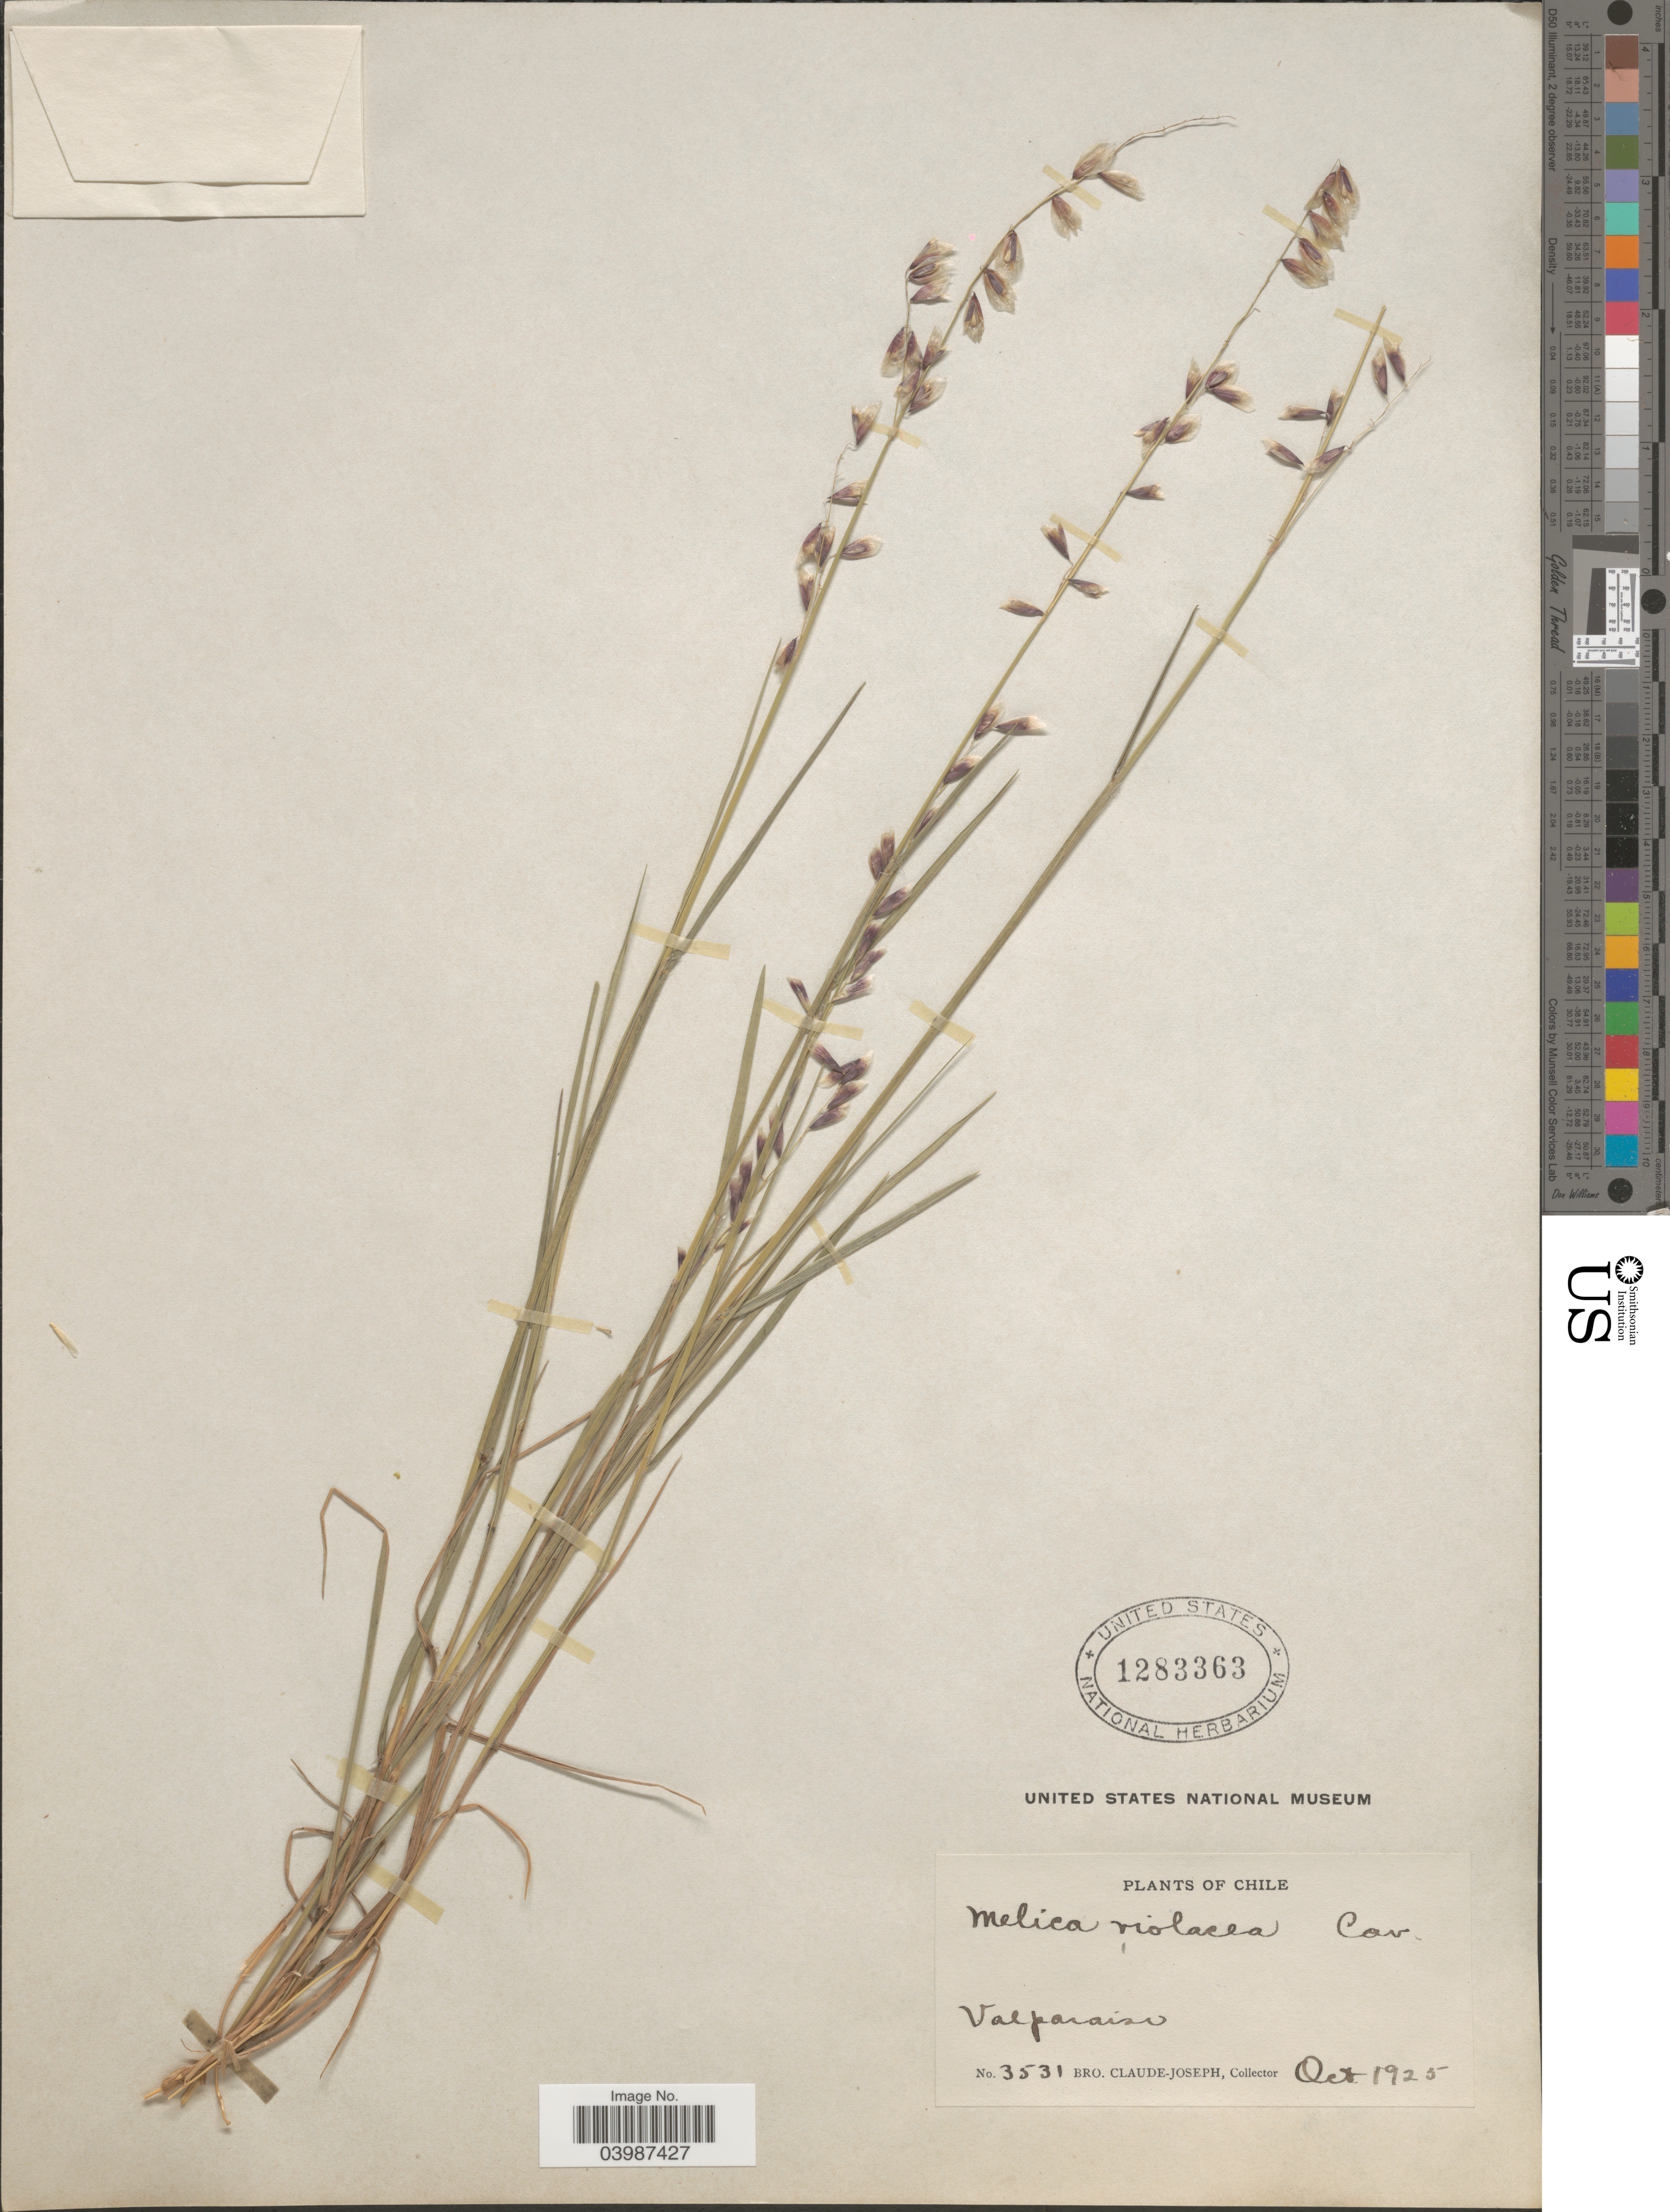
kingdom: Plantae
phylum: Tracheophyta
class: Liliopsida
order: Poales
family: Poaceae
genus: Melica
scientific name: Melica violacea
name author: Cav.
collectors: Bro. Claude-Joseph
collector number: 3531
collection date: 1925-10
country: Chile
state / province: Valparaíso (V)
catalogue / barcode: US 1283363